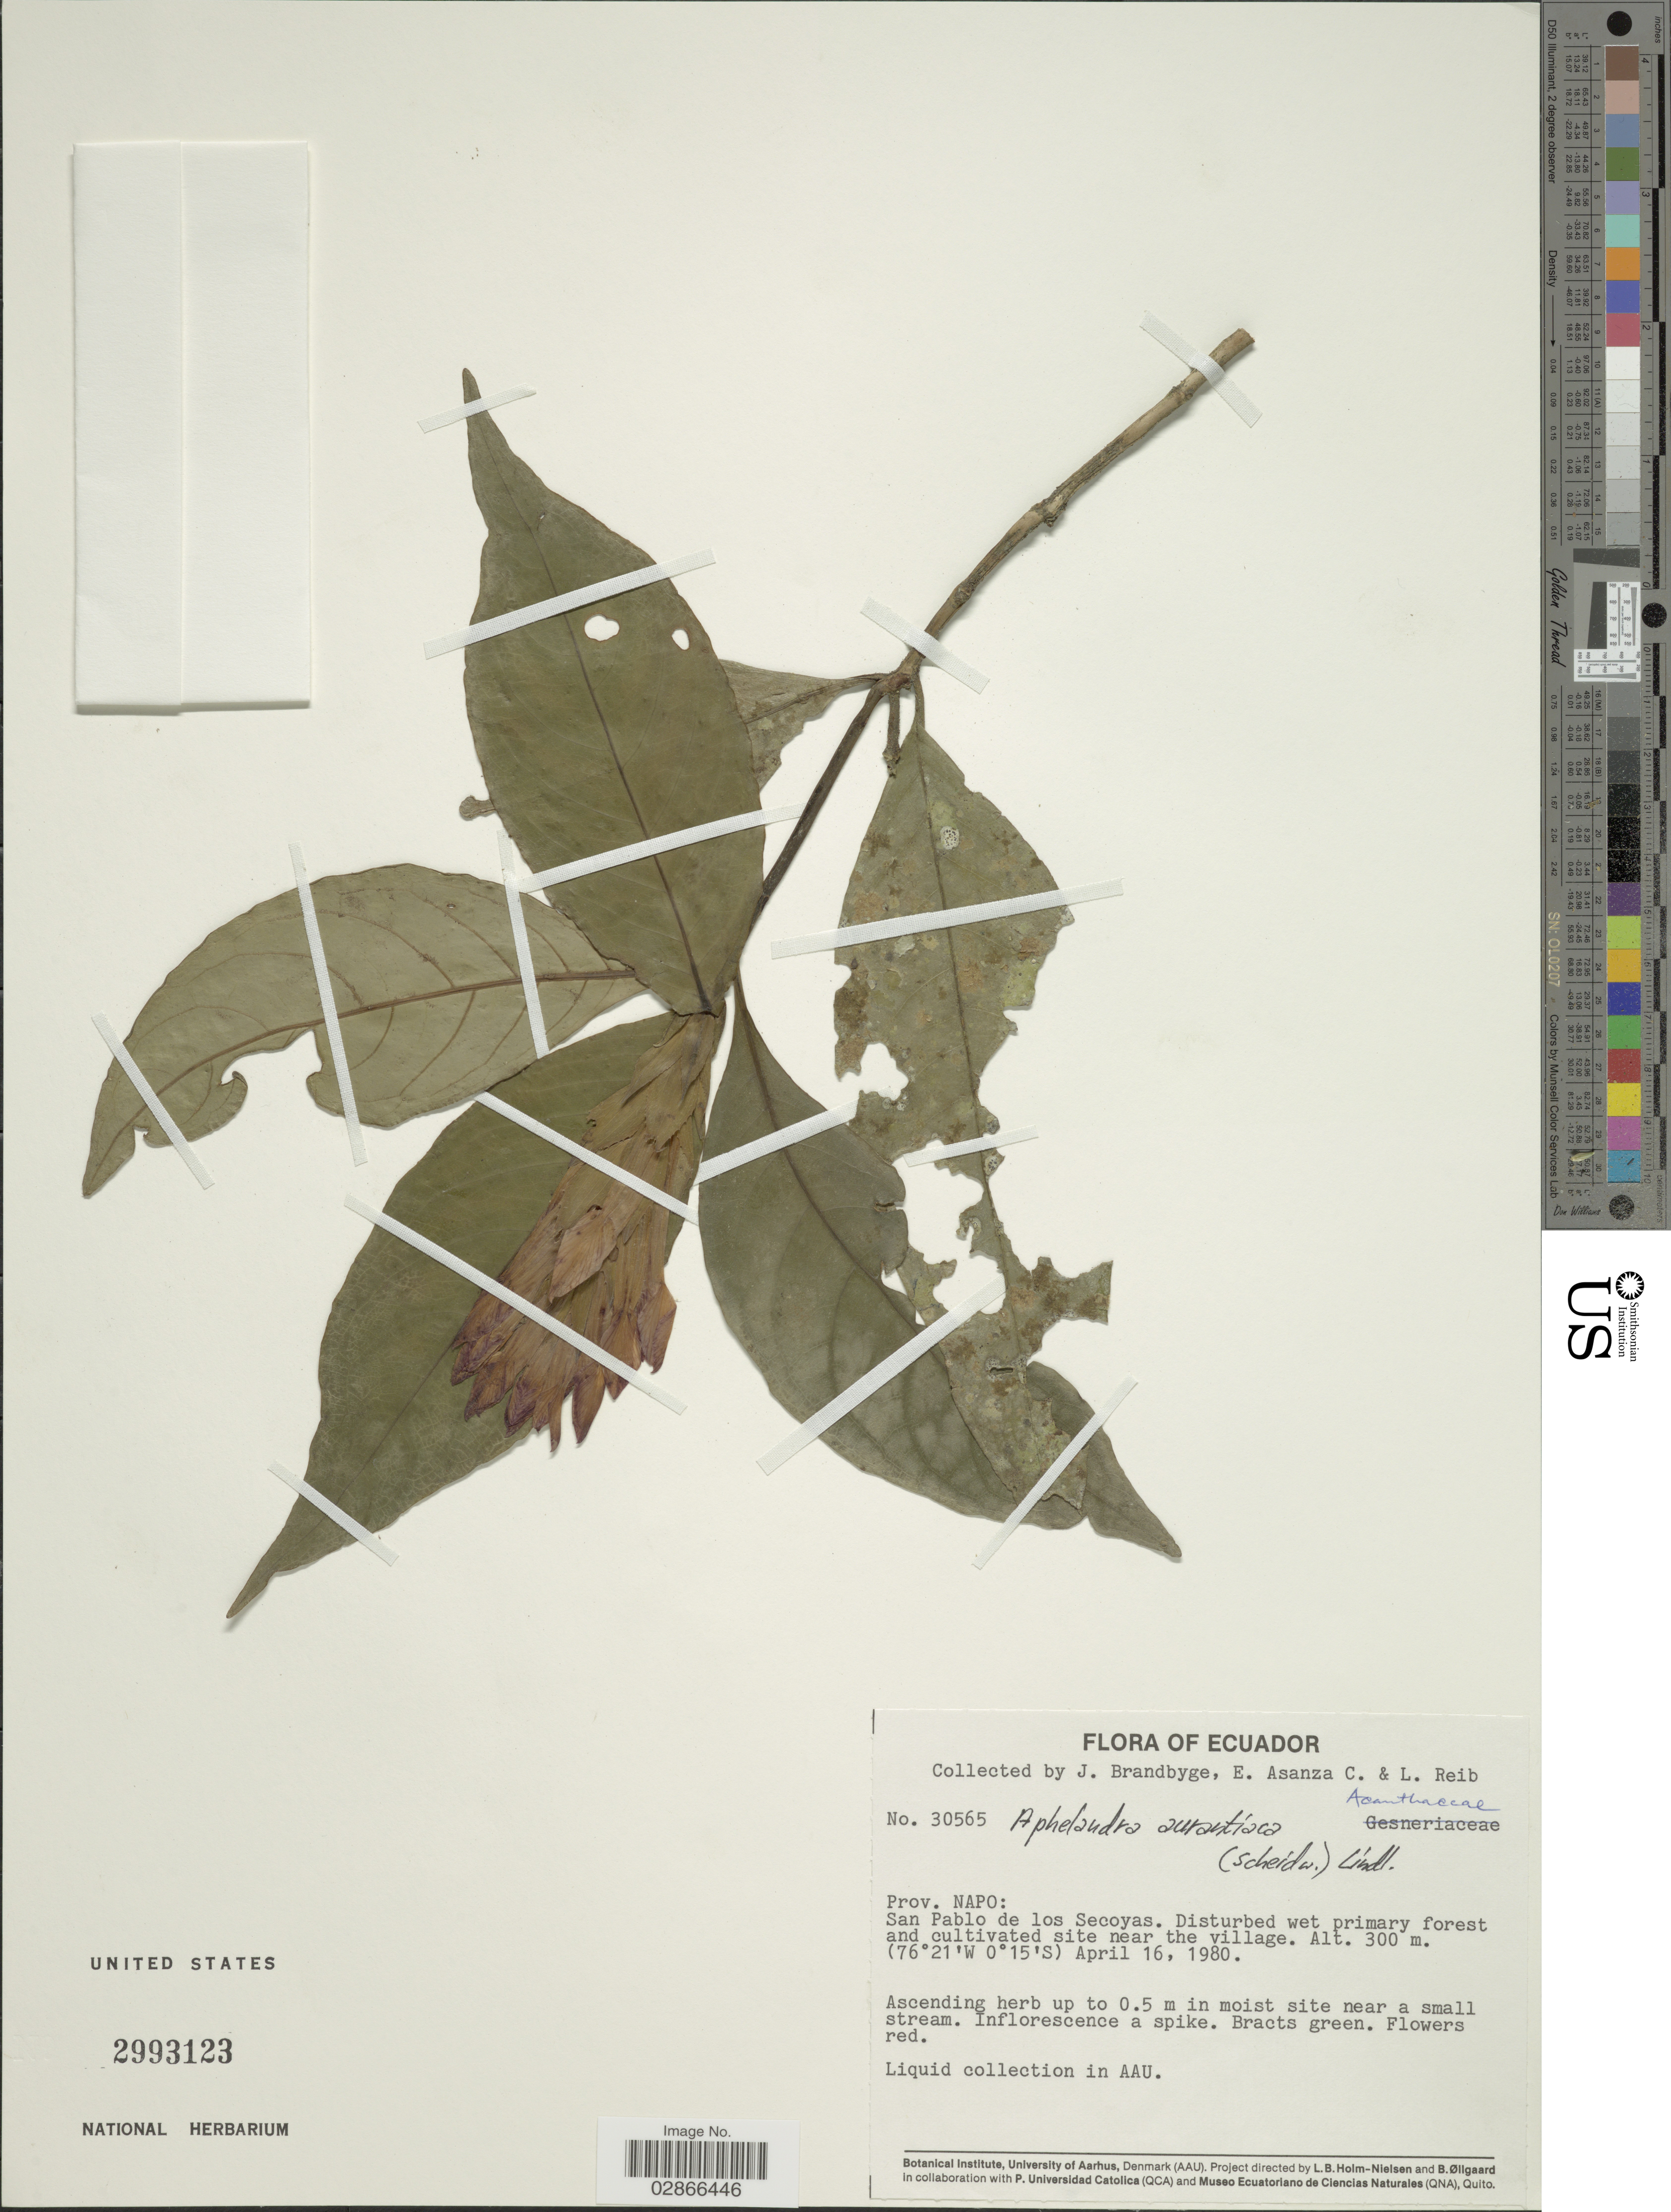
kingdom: Plantae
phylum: Tracheophyta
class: Magnoliopsida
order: Lamiales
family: Acanthaceae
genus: Aphelandra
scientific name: Aphelandra aurantiaca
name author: (Scheidw.) Lindl.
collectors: J. Brandbyge, E. Asanza C. & L. Reib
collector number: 30565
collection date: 1980-04-16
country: Ecuador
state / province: Napo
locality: San Pablo de los Secoyas.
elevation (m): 300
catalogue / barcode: US 2993123